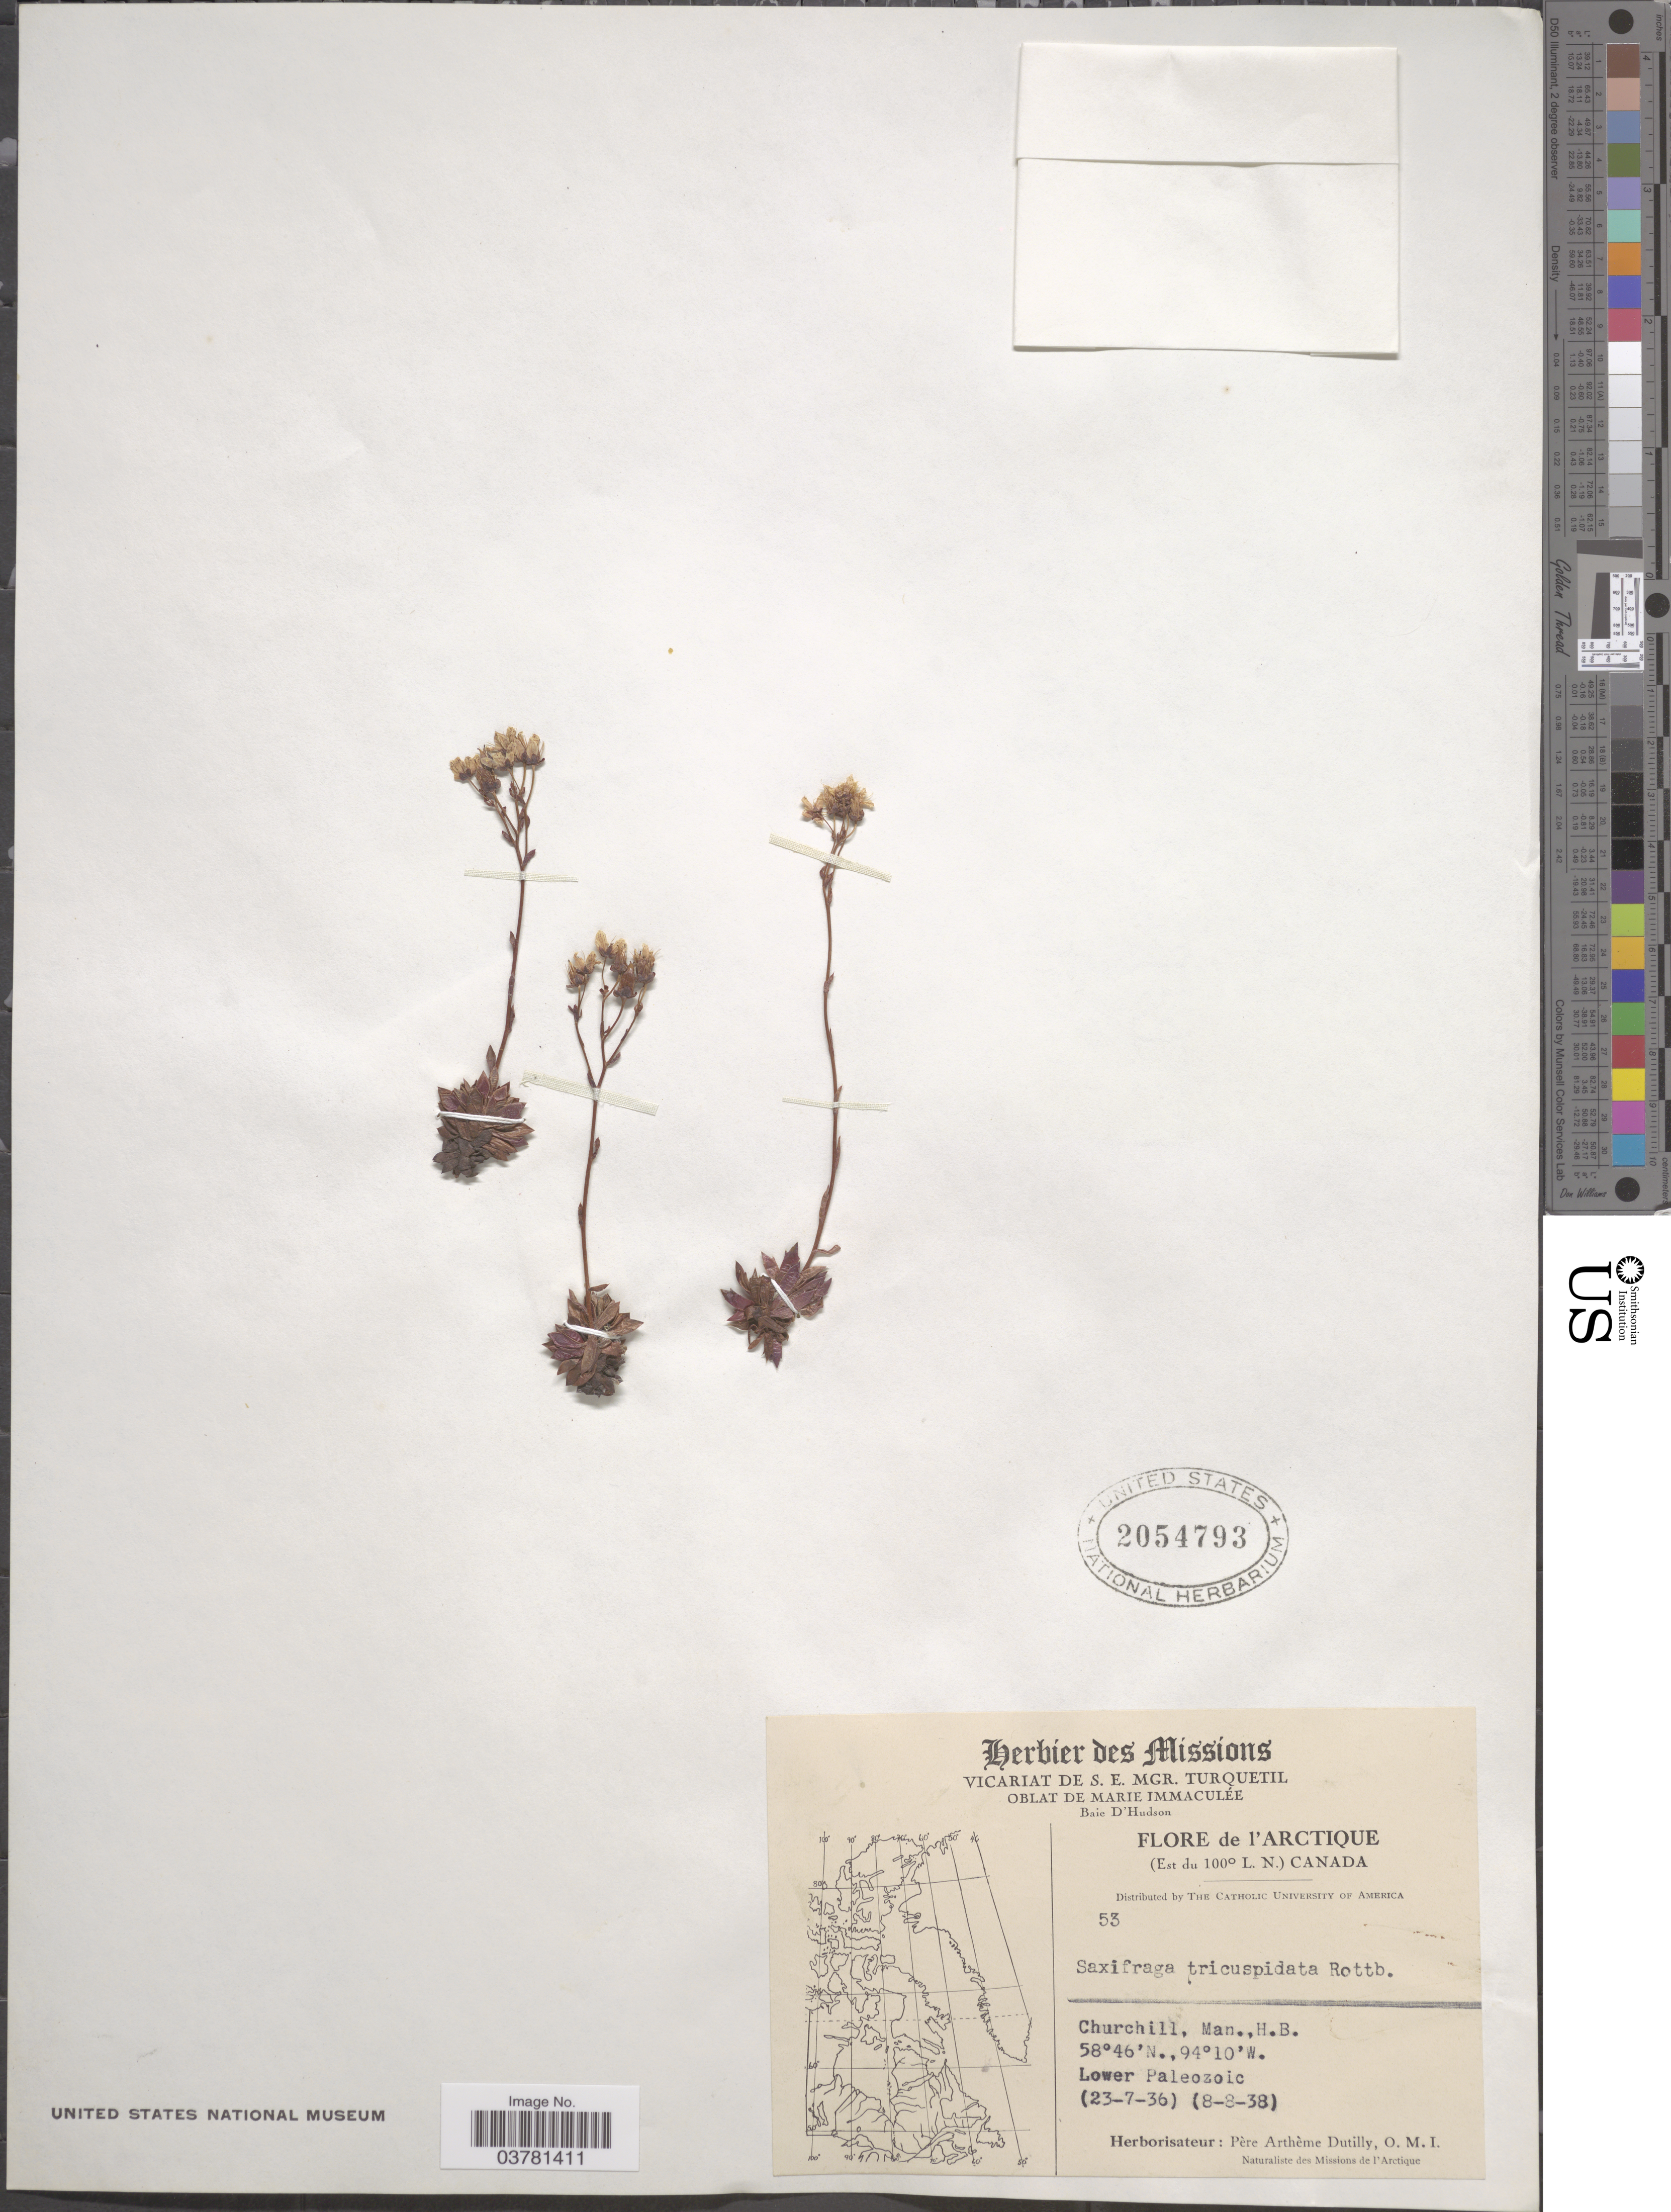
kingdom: Plantae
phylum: Tracheophyta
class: Magnoliopsida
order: Saxifragales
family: Saxifragaceae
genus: Saxifraga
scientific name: Saxifraga tricuspidata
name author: Rottb.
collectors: A. Dutilly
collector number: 53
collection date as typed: Transcribed d/m/y: 23/7/36 to 8/8/38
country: Canada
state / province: Manitoba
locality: De l'Arctique. (Est du 100° L.N.) Canada. Churchill, H.B. Lower Paleozoic.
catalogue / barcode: US 2054793